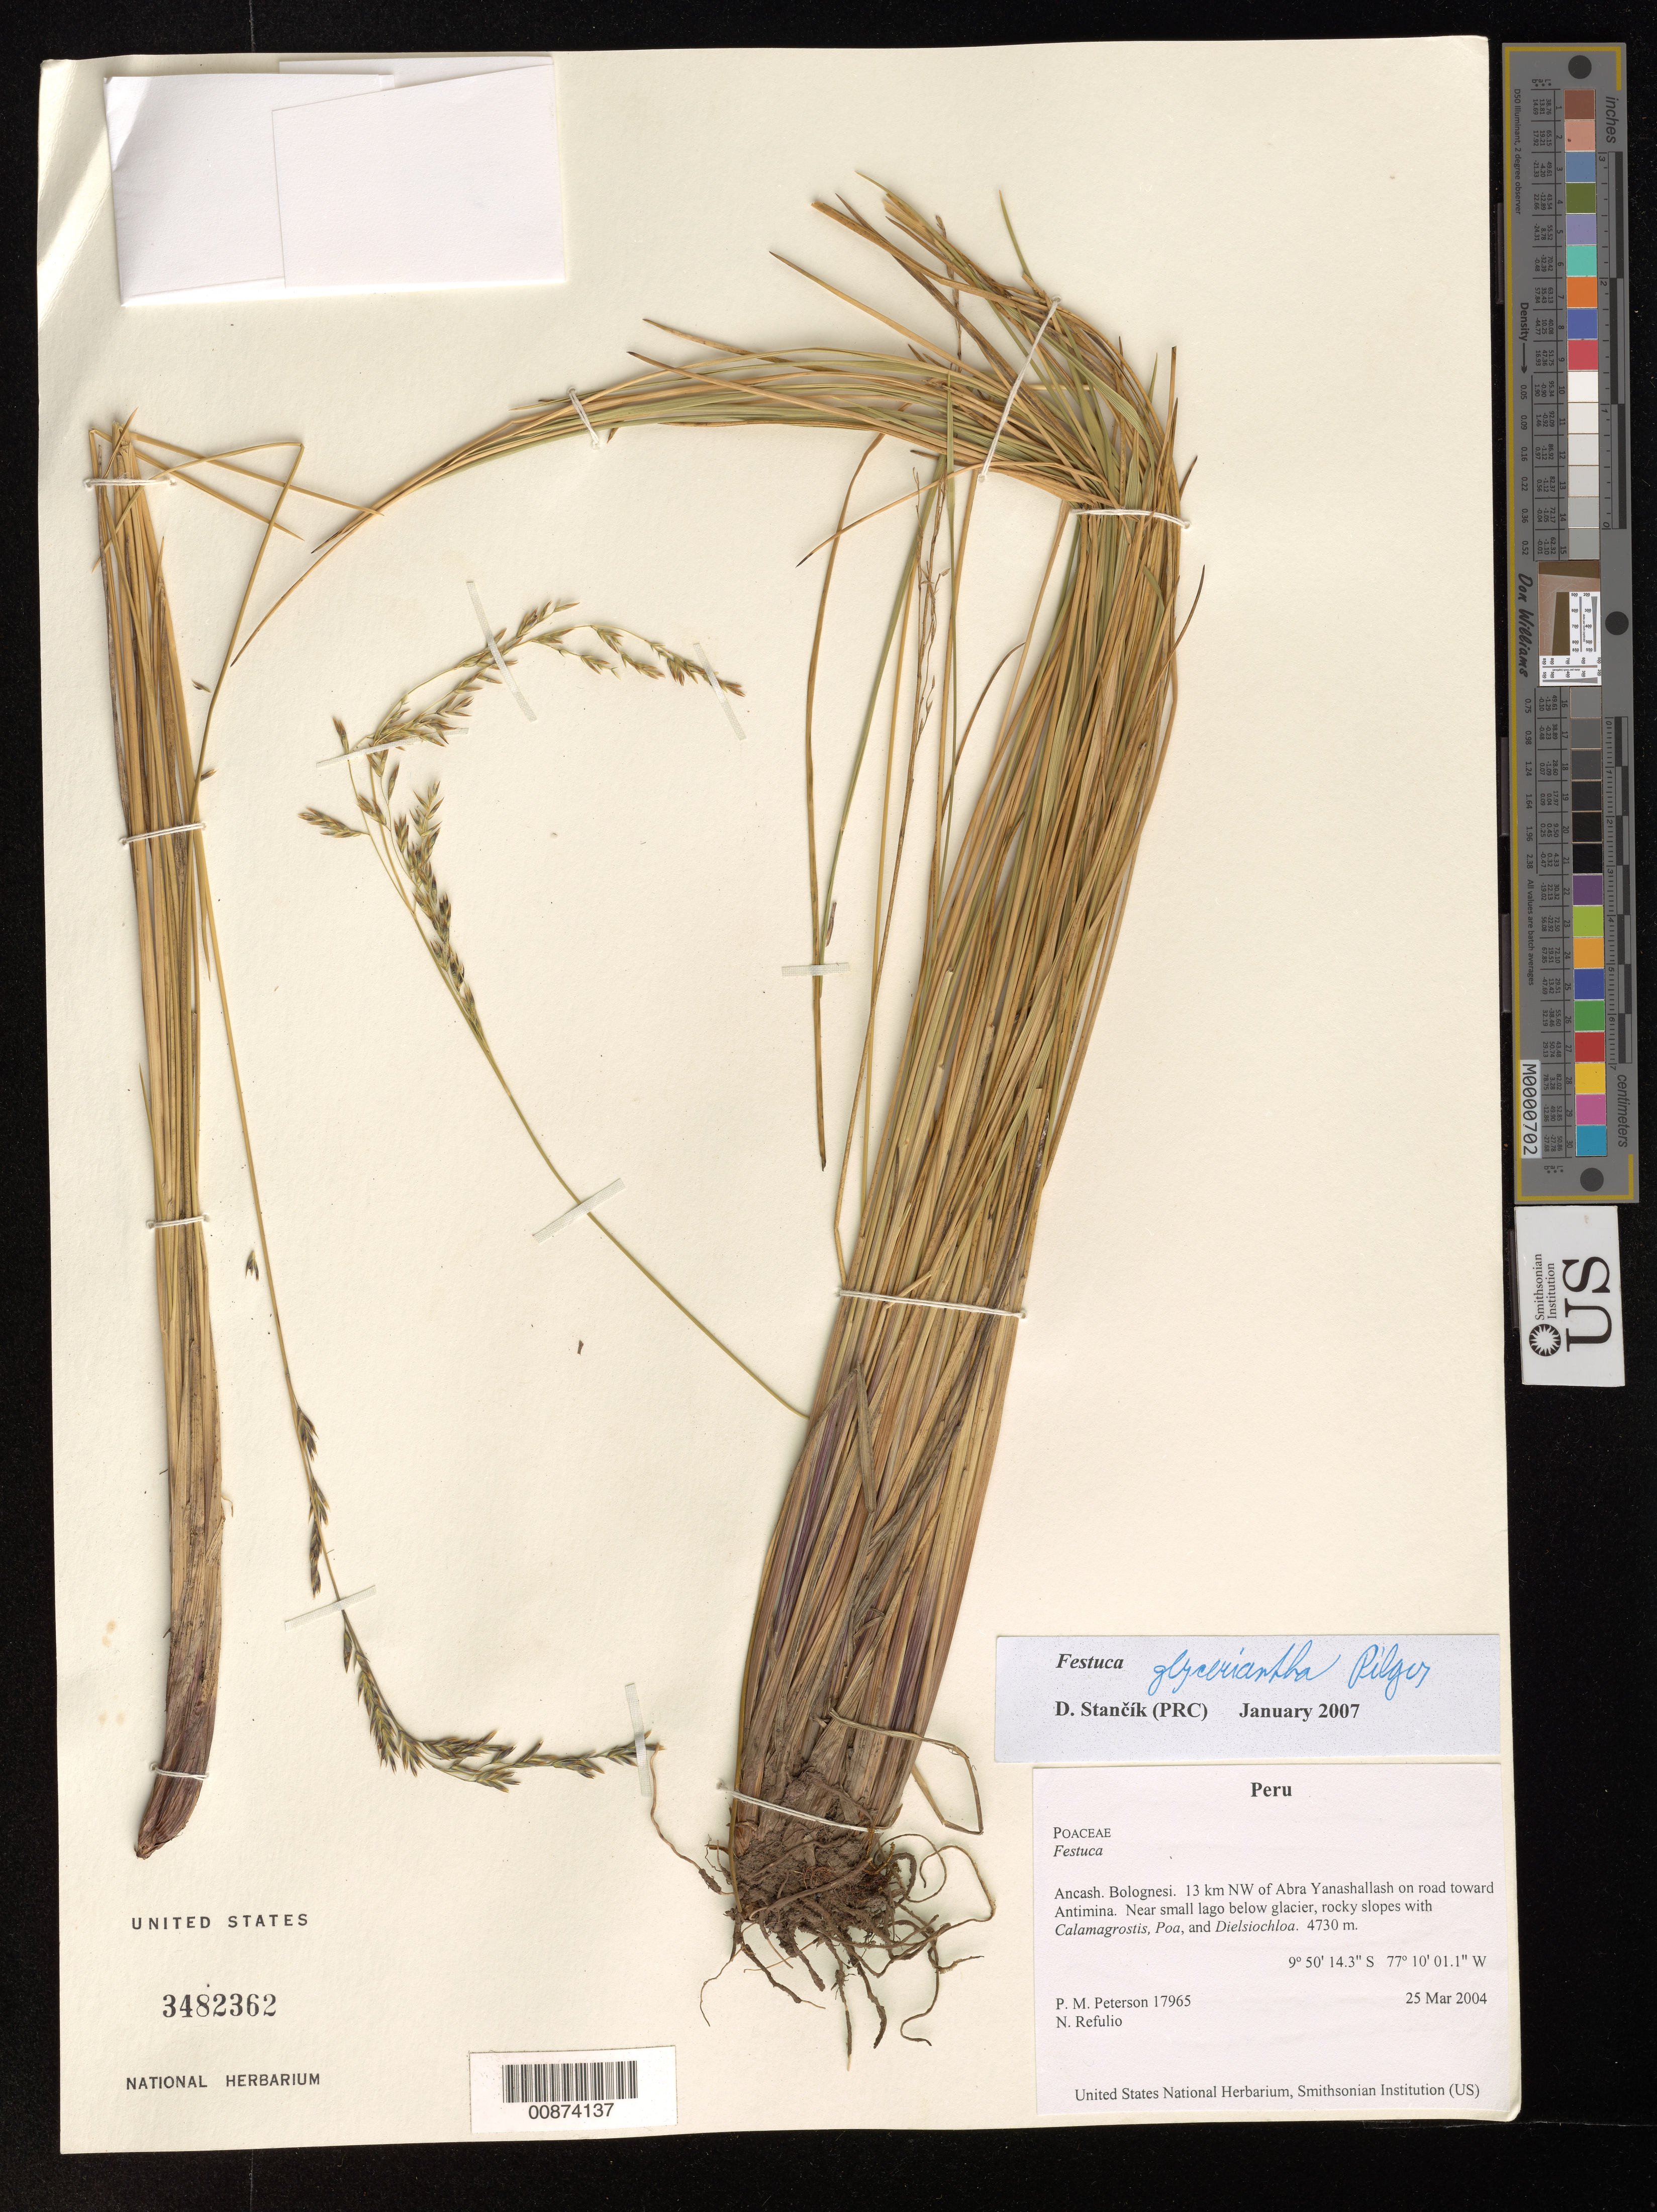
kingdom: Plantae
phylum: Tracheophyta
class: Liliopsida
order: Poales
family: Poaceae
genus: Festuca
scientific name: Festuca glyceriantha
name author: Pilg.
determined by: Stancik, D.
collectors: P. M. Peterson & N. Refulio-Rodríguez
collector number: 17965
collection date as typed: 25 Mar 2004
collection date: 2004-03-25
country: Peru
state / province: Ancash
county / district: Bolognesi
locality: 13 km NW of Abra Yanashallash on road toward Antimina. Near small lago below glacier, rocky slopes with Calamagrostis, Poa, and Dielsiochloa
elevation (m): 4730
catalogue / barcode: US 3482362